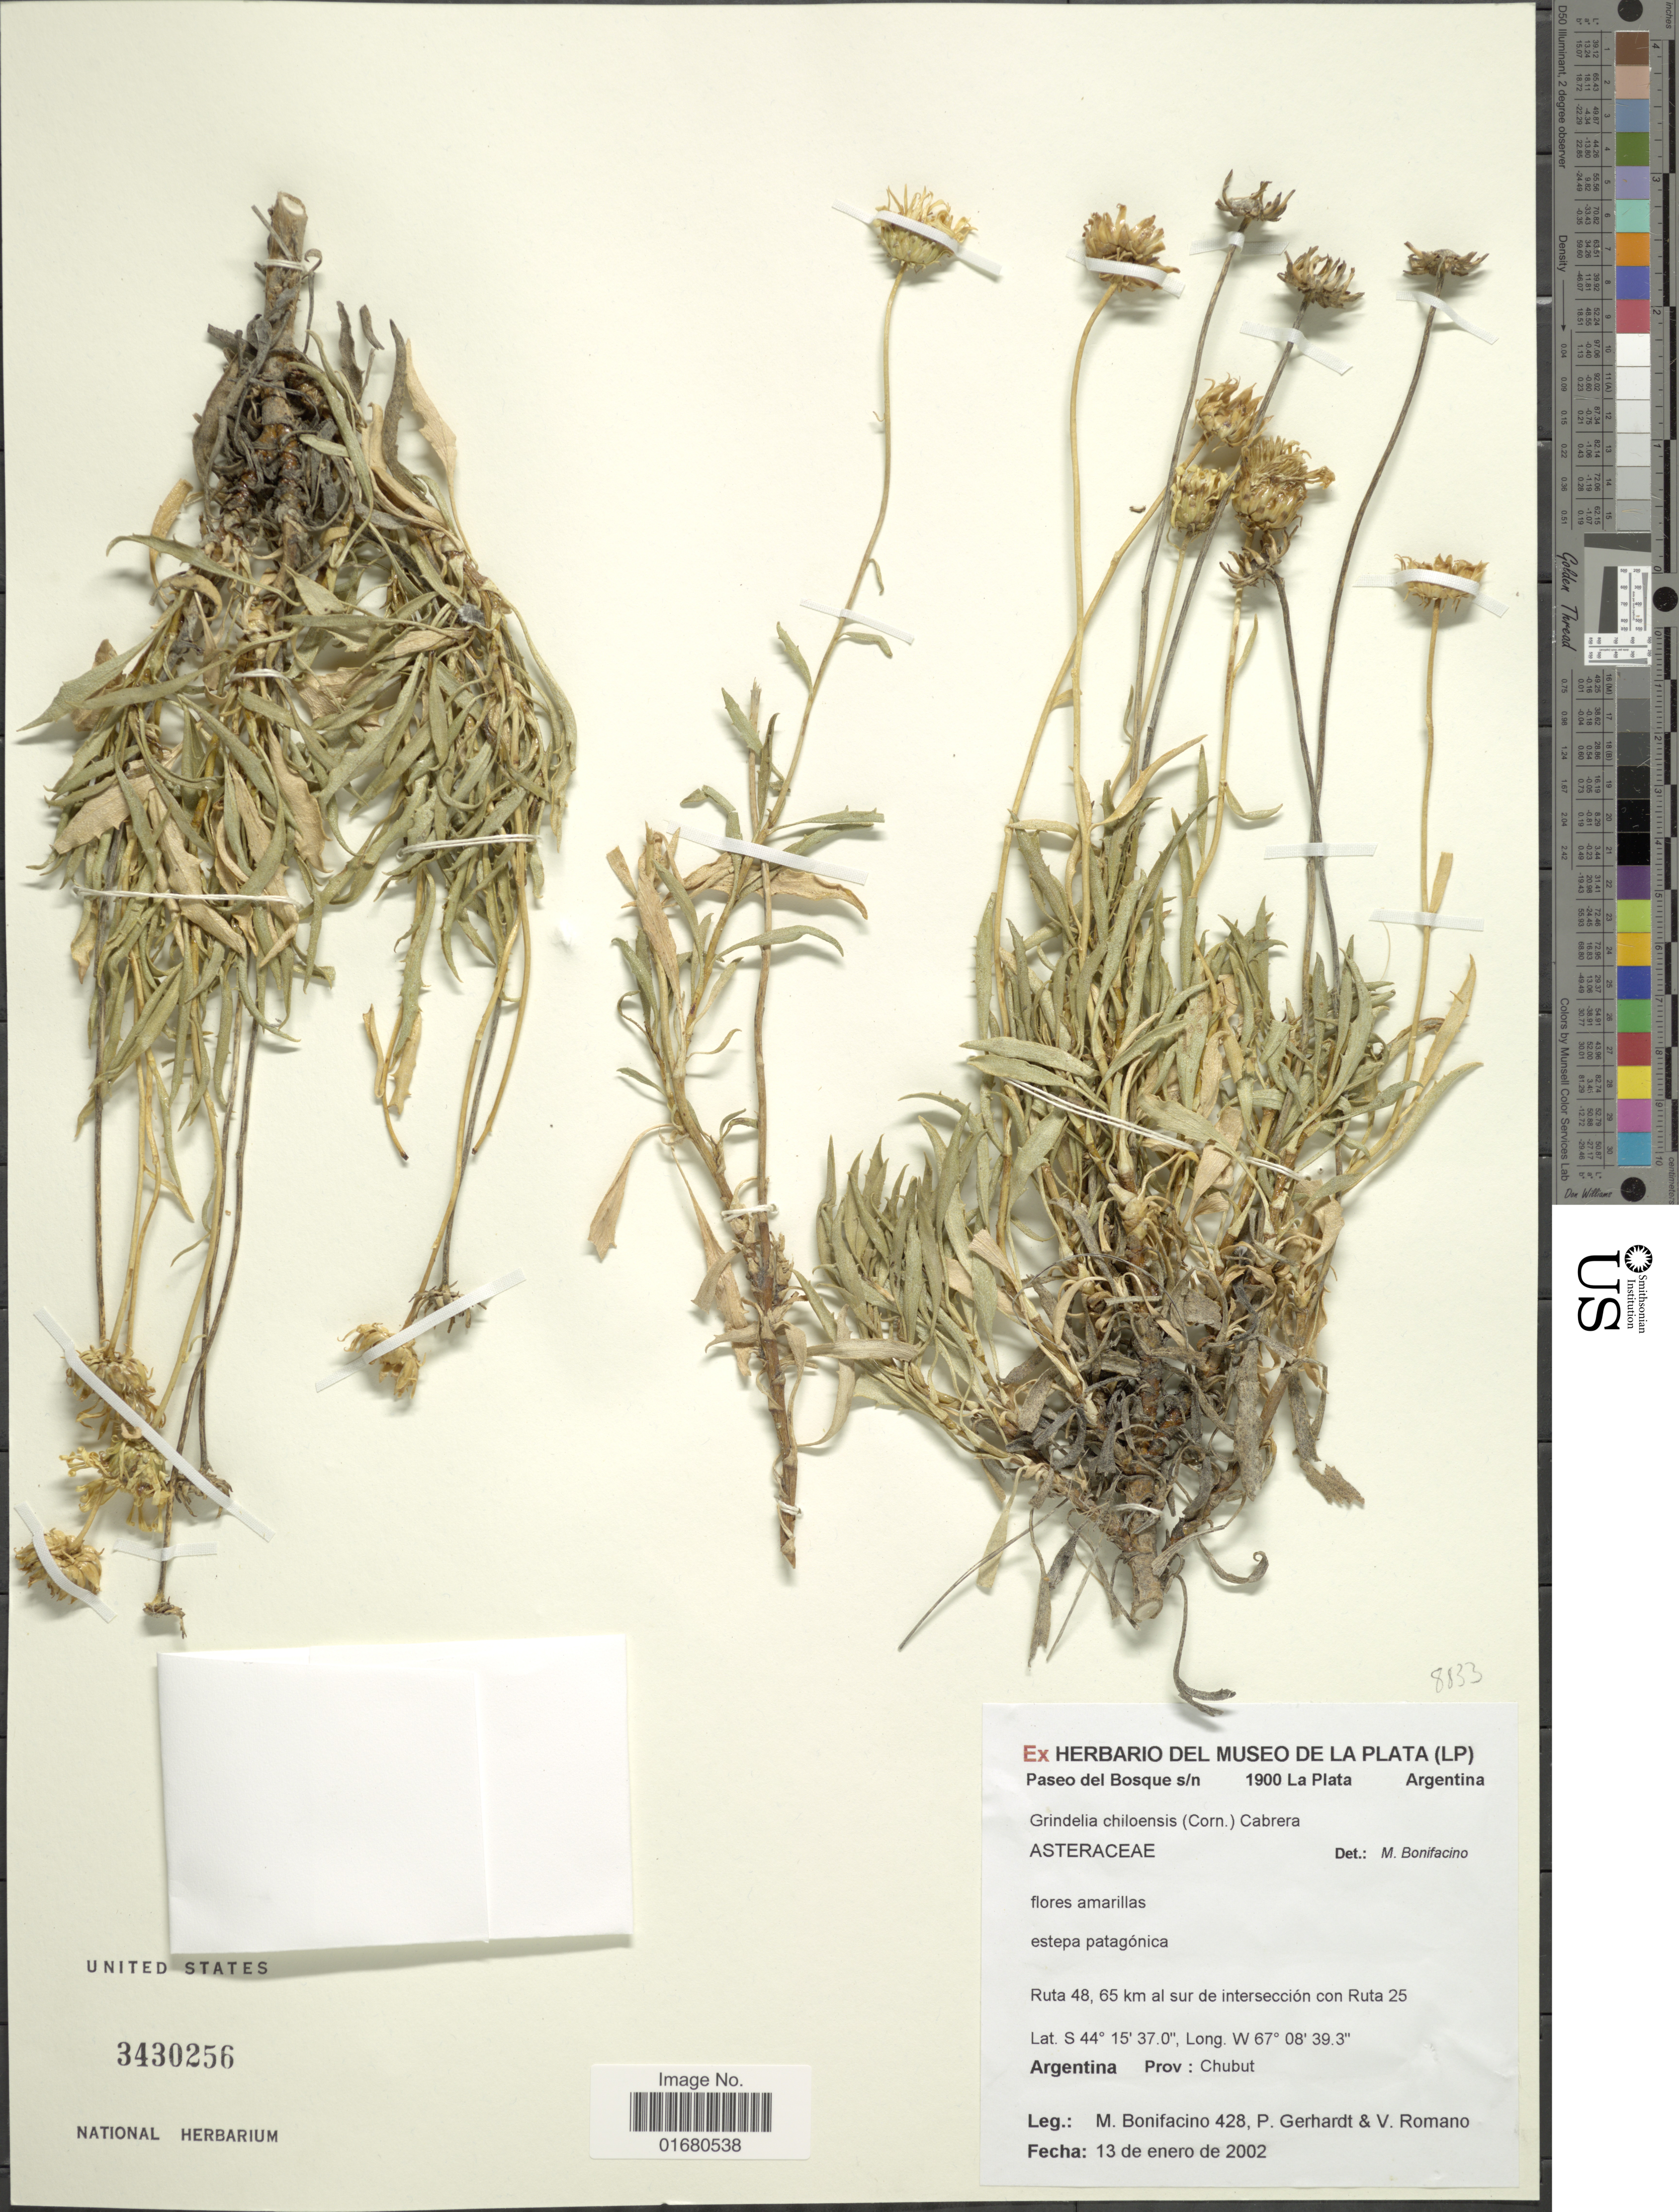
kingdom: Plantae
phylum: Tracheophyta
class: Magnoliopsida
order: Asterales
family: Asteraceae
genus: Grindelia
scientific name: Grindelia chiloensis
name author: (Cornel.) Cabrera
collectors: M. Bonifacino, P. Gerhardt & V. Romano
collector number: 0428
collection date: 2002-01-13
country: Argentina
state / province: Chubut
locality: Ruta 48, 65 km al sur de interseccion con Ruta 25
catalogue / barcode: US 3430256